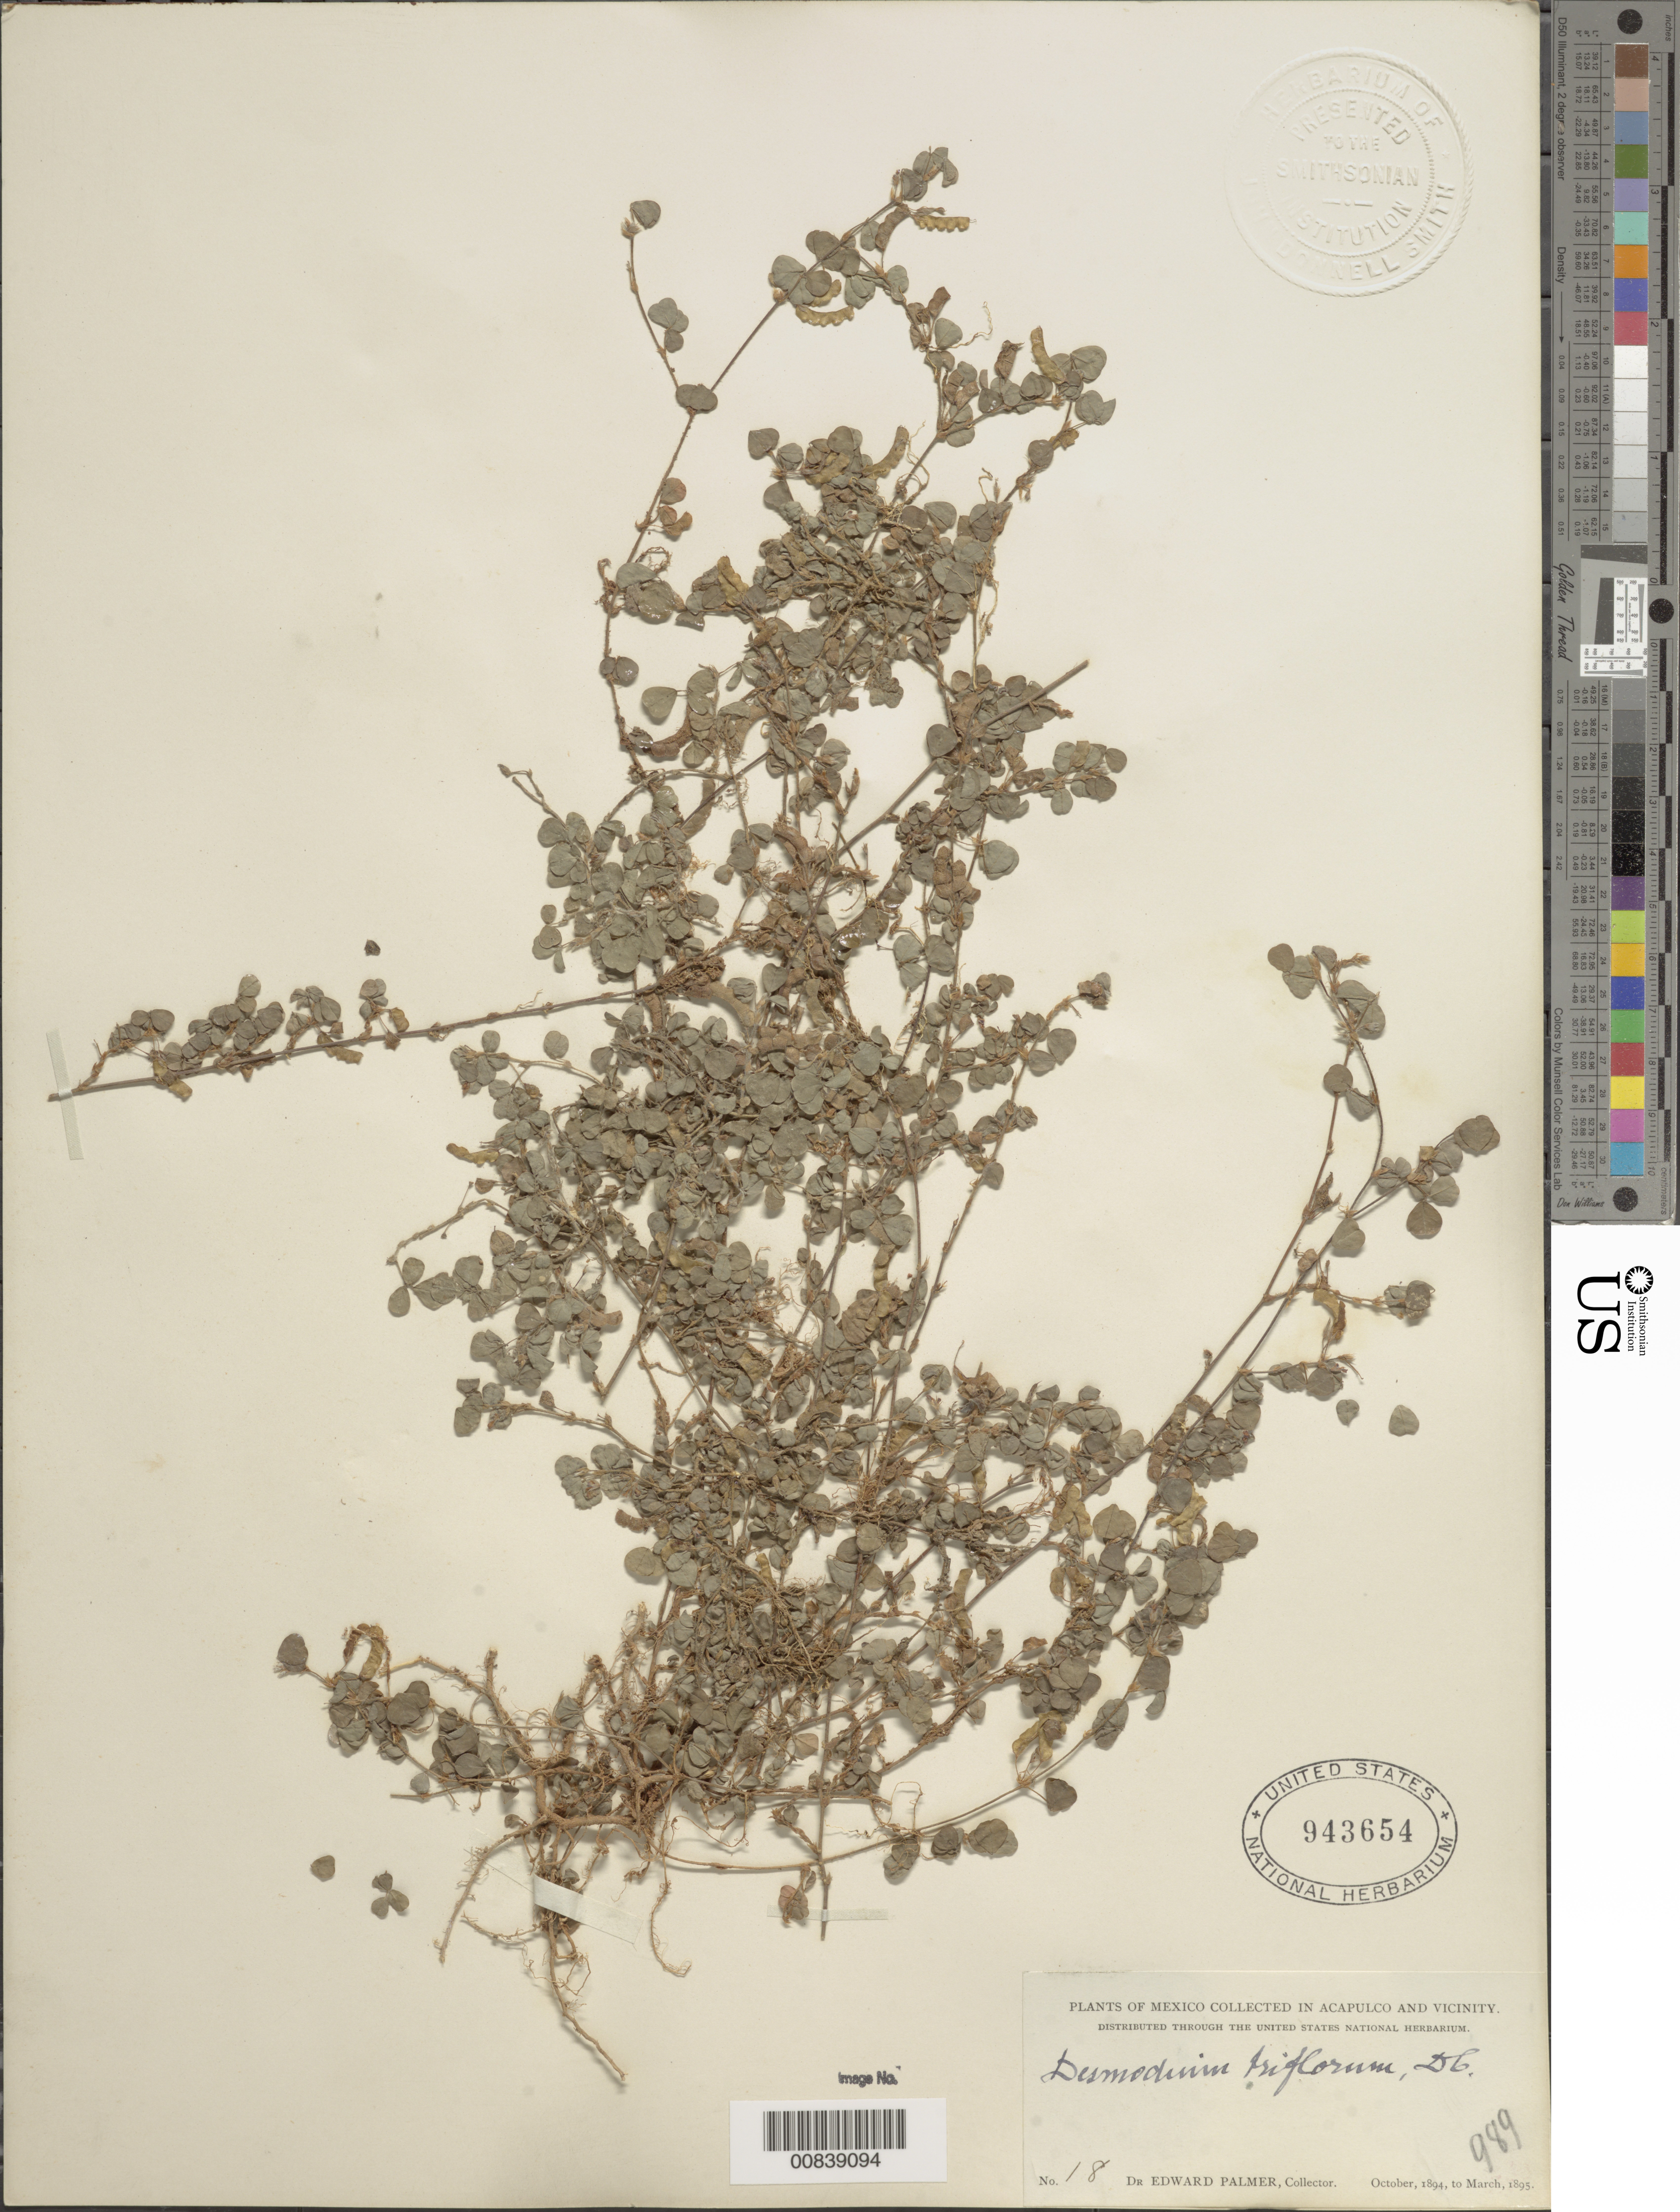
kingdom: Plantae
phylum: Tracheophyta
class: Magnoliopsida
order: Fabales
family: Fabaceae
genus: Grona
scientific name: Grona triflora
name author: (L.) H. Ohashi & K. Ohashi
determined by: Strong, Mark T., (BOT), Smithsonian Institution - National Museum of Natural History (UNITED STATES)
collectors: E. Palmer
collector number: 18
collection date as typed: Oct 1894 to -- Mar 1895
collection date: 1894-10/1895-03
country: Mexico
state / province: Guerrero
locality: Acapulco, Guerrero and vicinity.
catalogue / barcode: US 943654